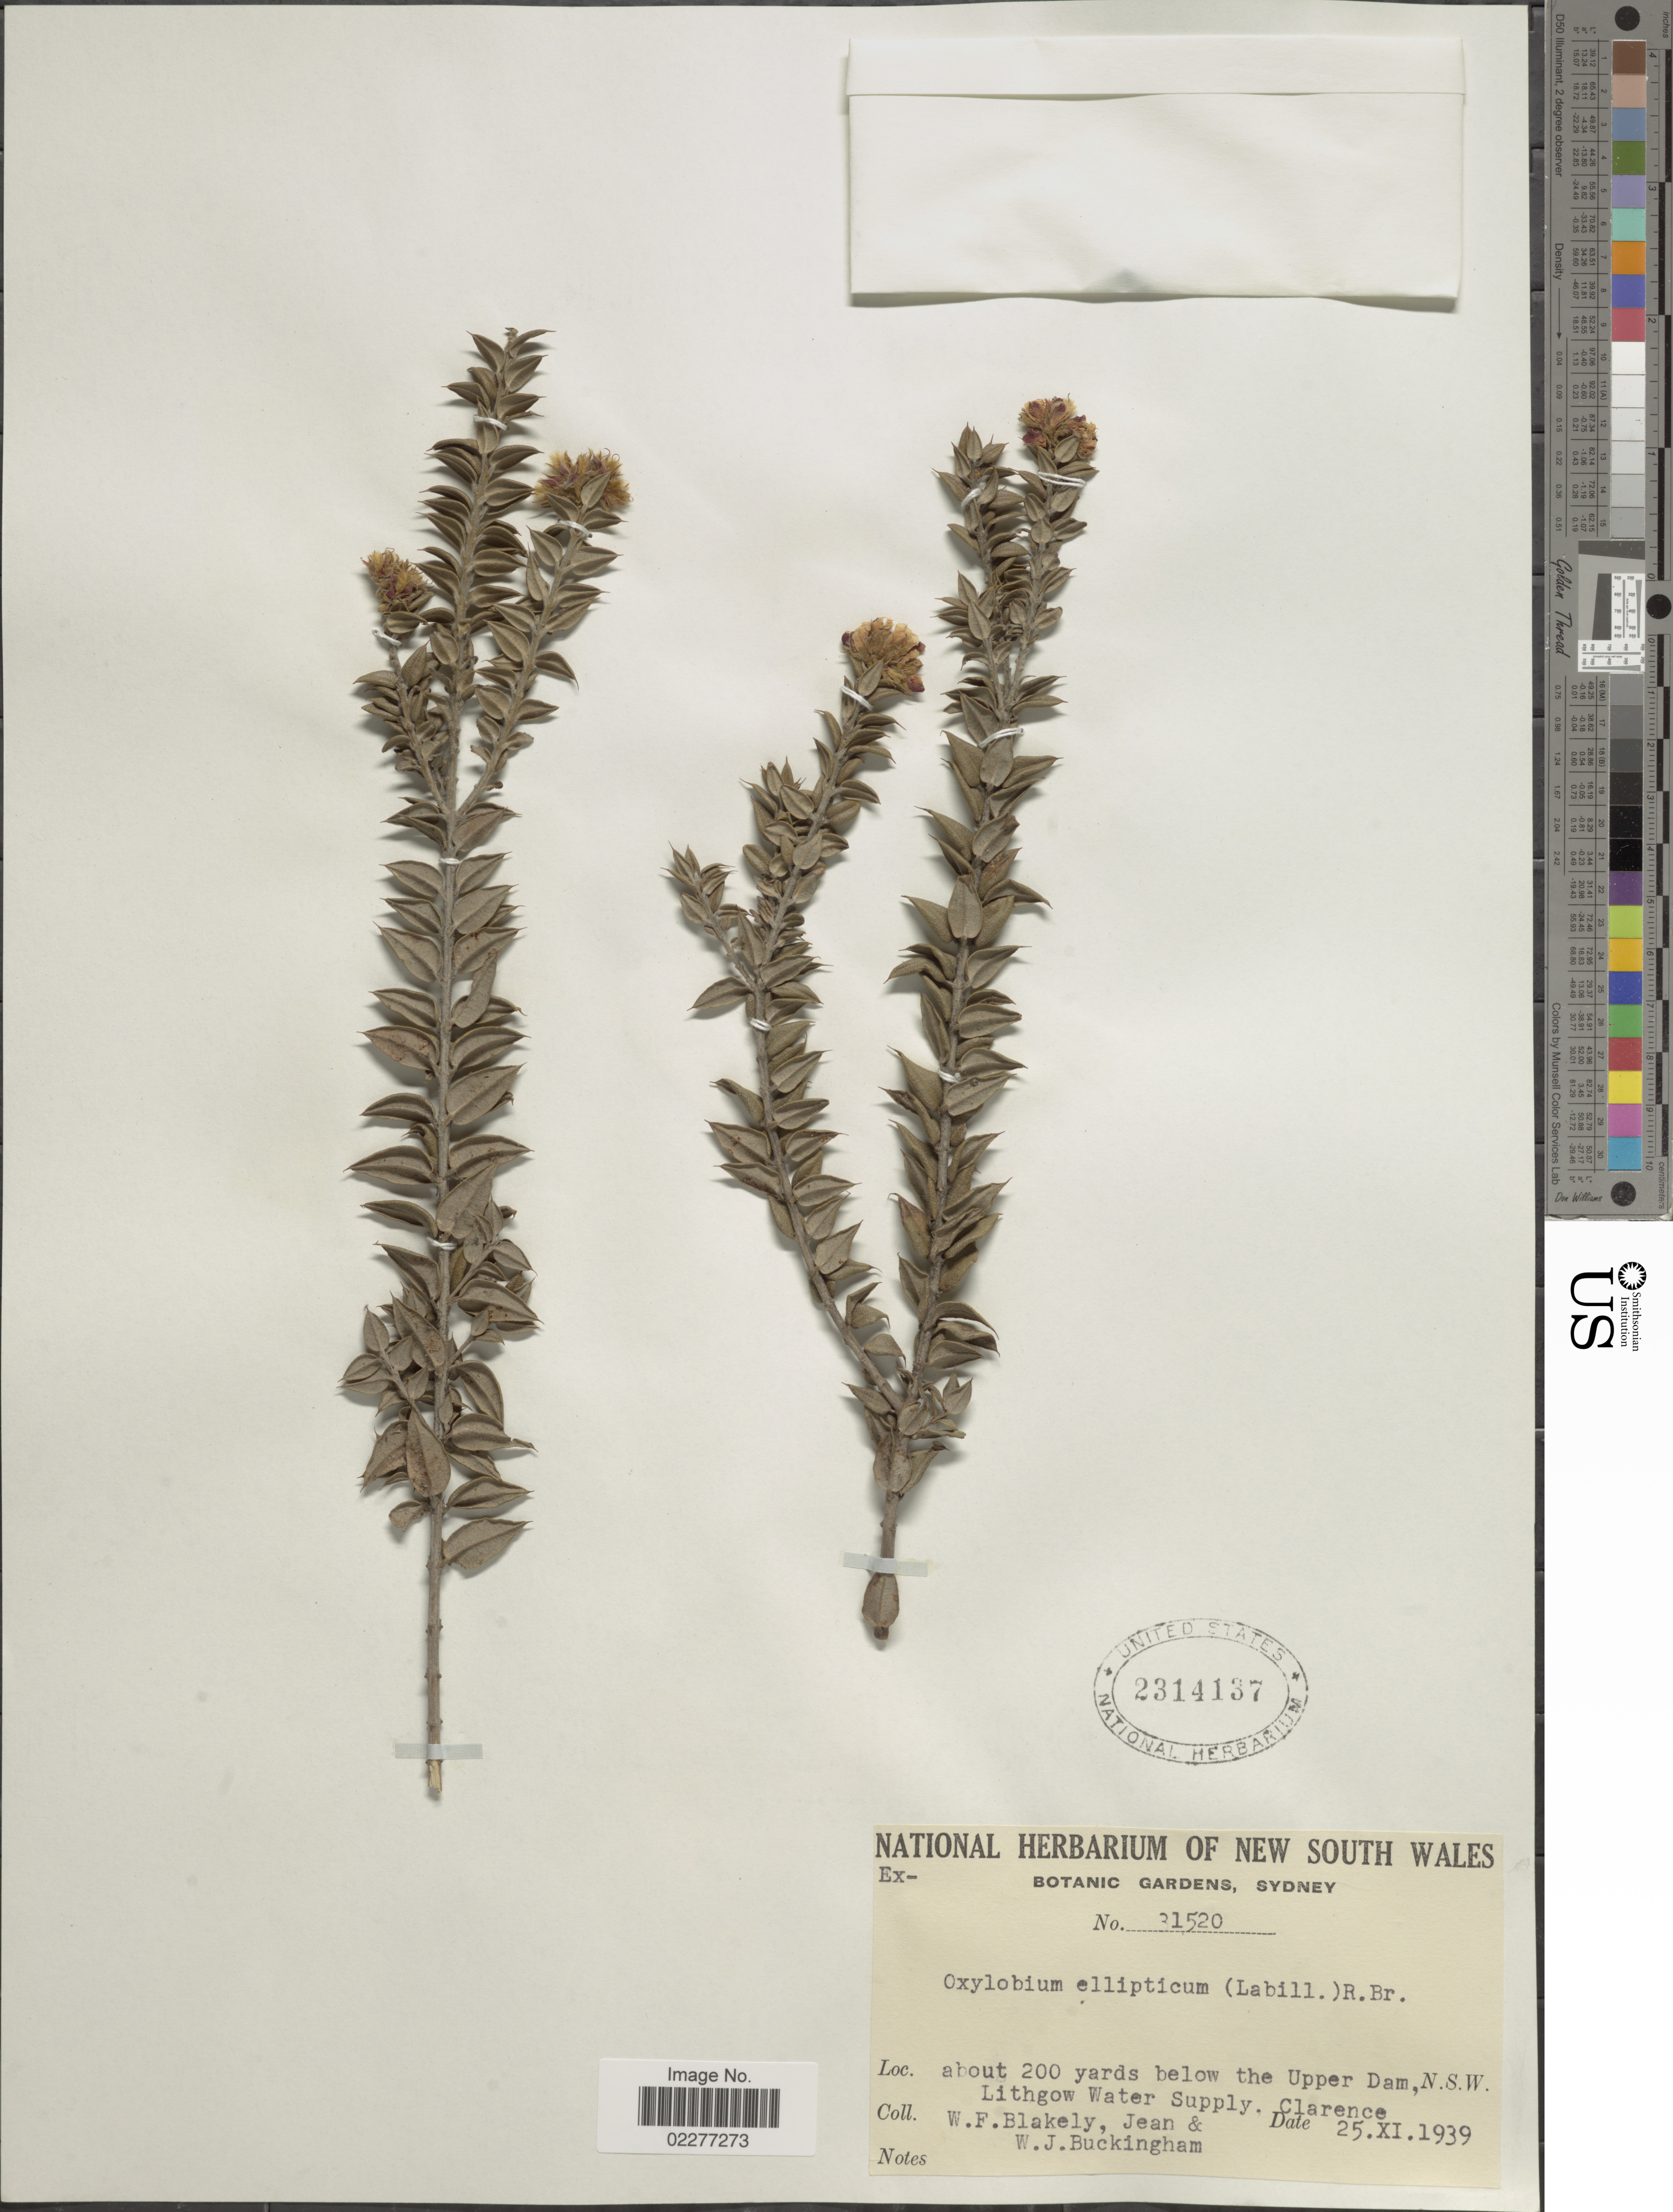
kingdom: Plantae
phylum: Tracheophyta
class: Magnoliopsida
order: Fabales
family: Fabaceae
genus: Oxylobium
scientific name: Oxylobium ellipticum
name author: (Vent.) R. Br.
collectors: W. Blakeley, J. Buckingham & W. Buckingham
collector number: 31520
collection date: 1939-11-25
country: Australia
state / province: New South Wales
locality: About 200 yards below the Upper Dam, Lithgow Water Supply, Clarence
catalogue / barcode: US 2314137